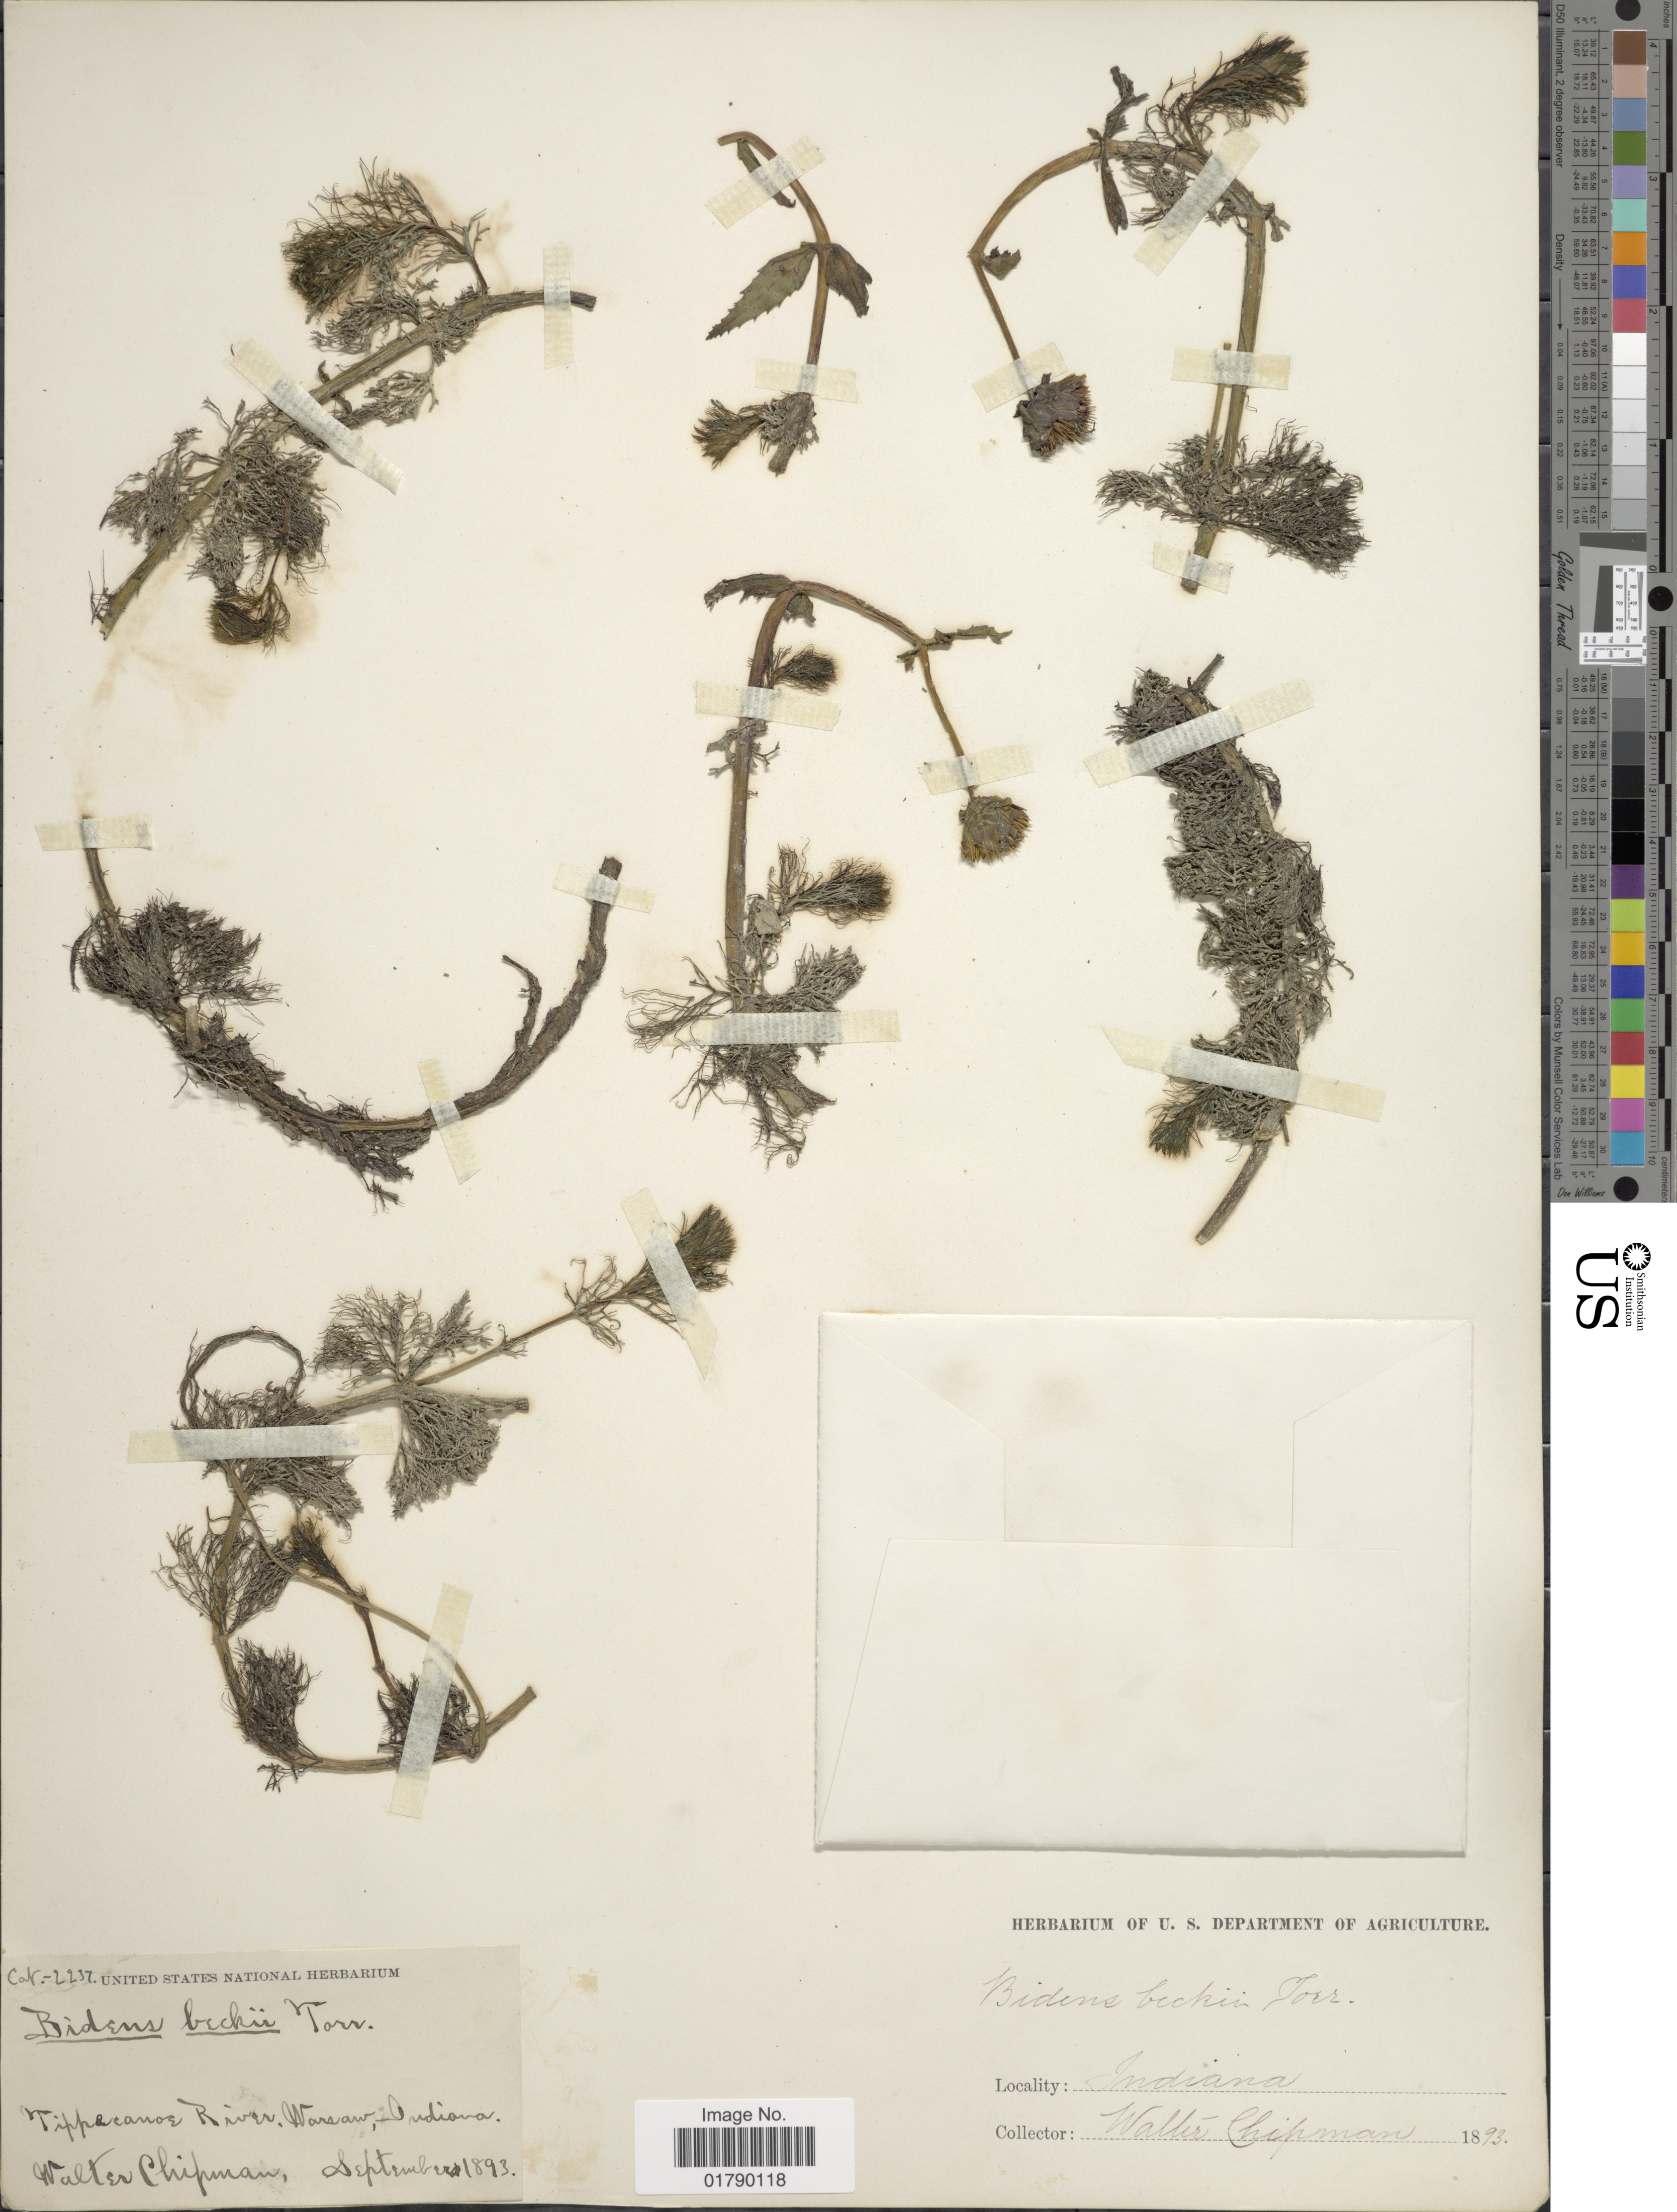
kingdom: Plantae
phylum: Tracheophyta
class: Magnoliopsida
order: Asterales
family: Asteraceae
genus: Megalodonta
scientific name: Megalodonta sp.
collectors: W. Chipman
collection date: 1893-09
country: United States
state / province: Indiana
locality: Tippocanoe River, Warsaw